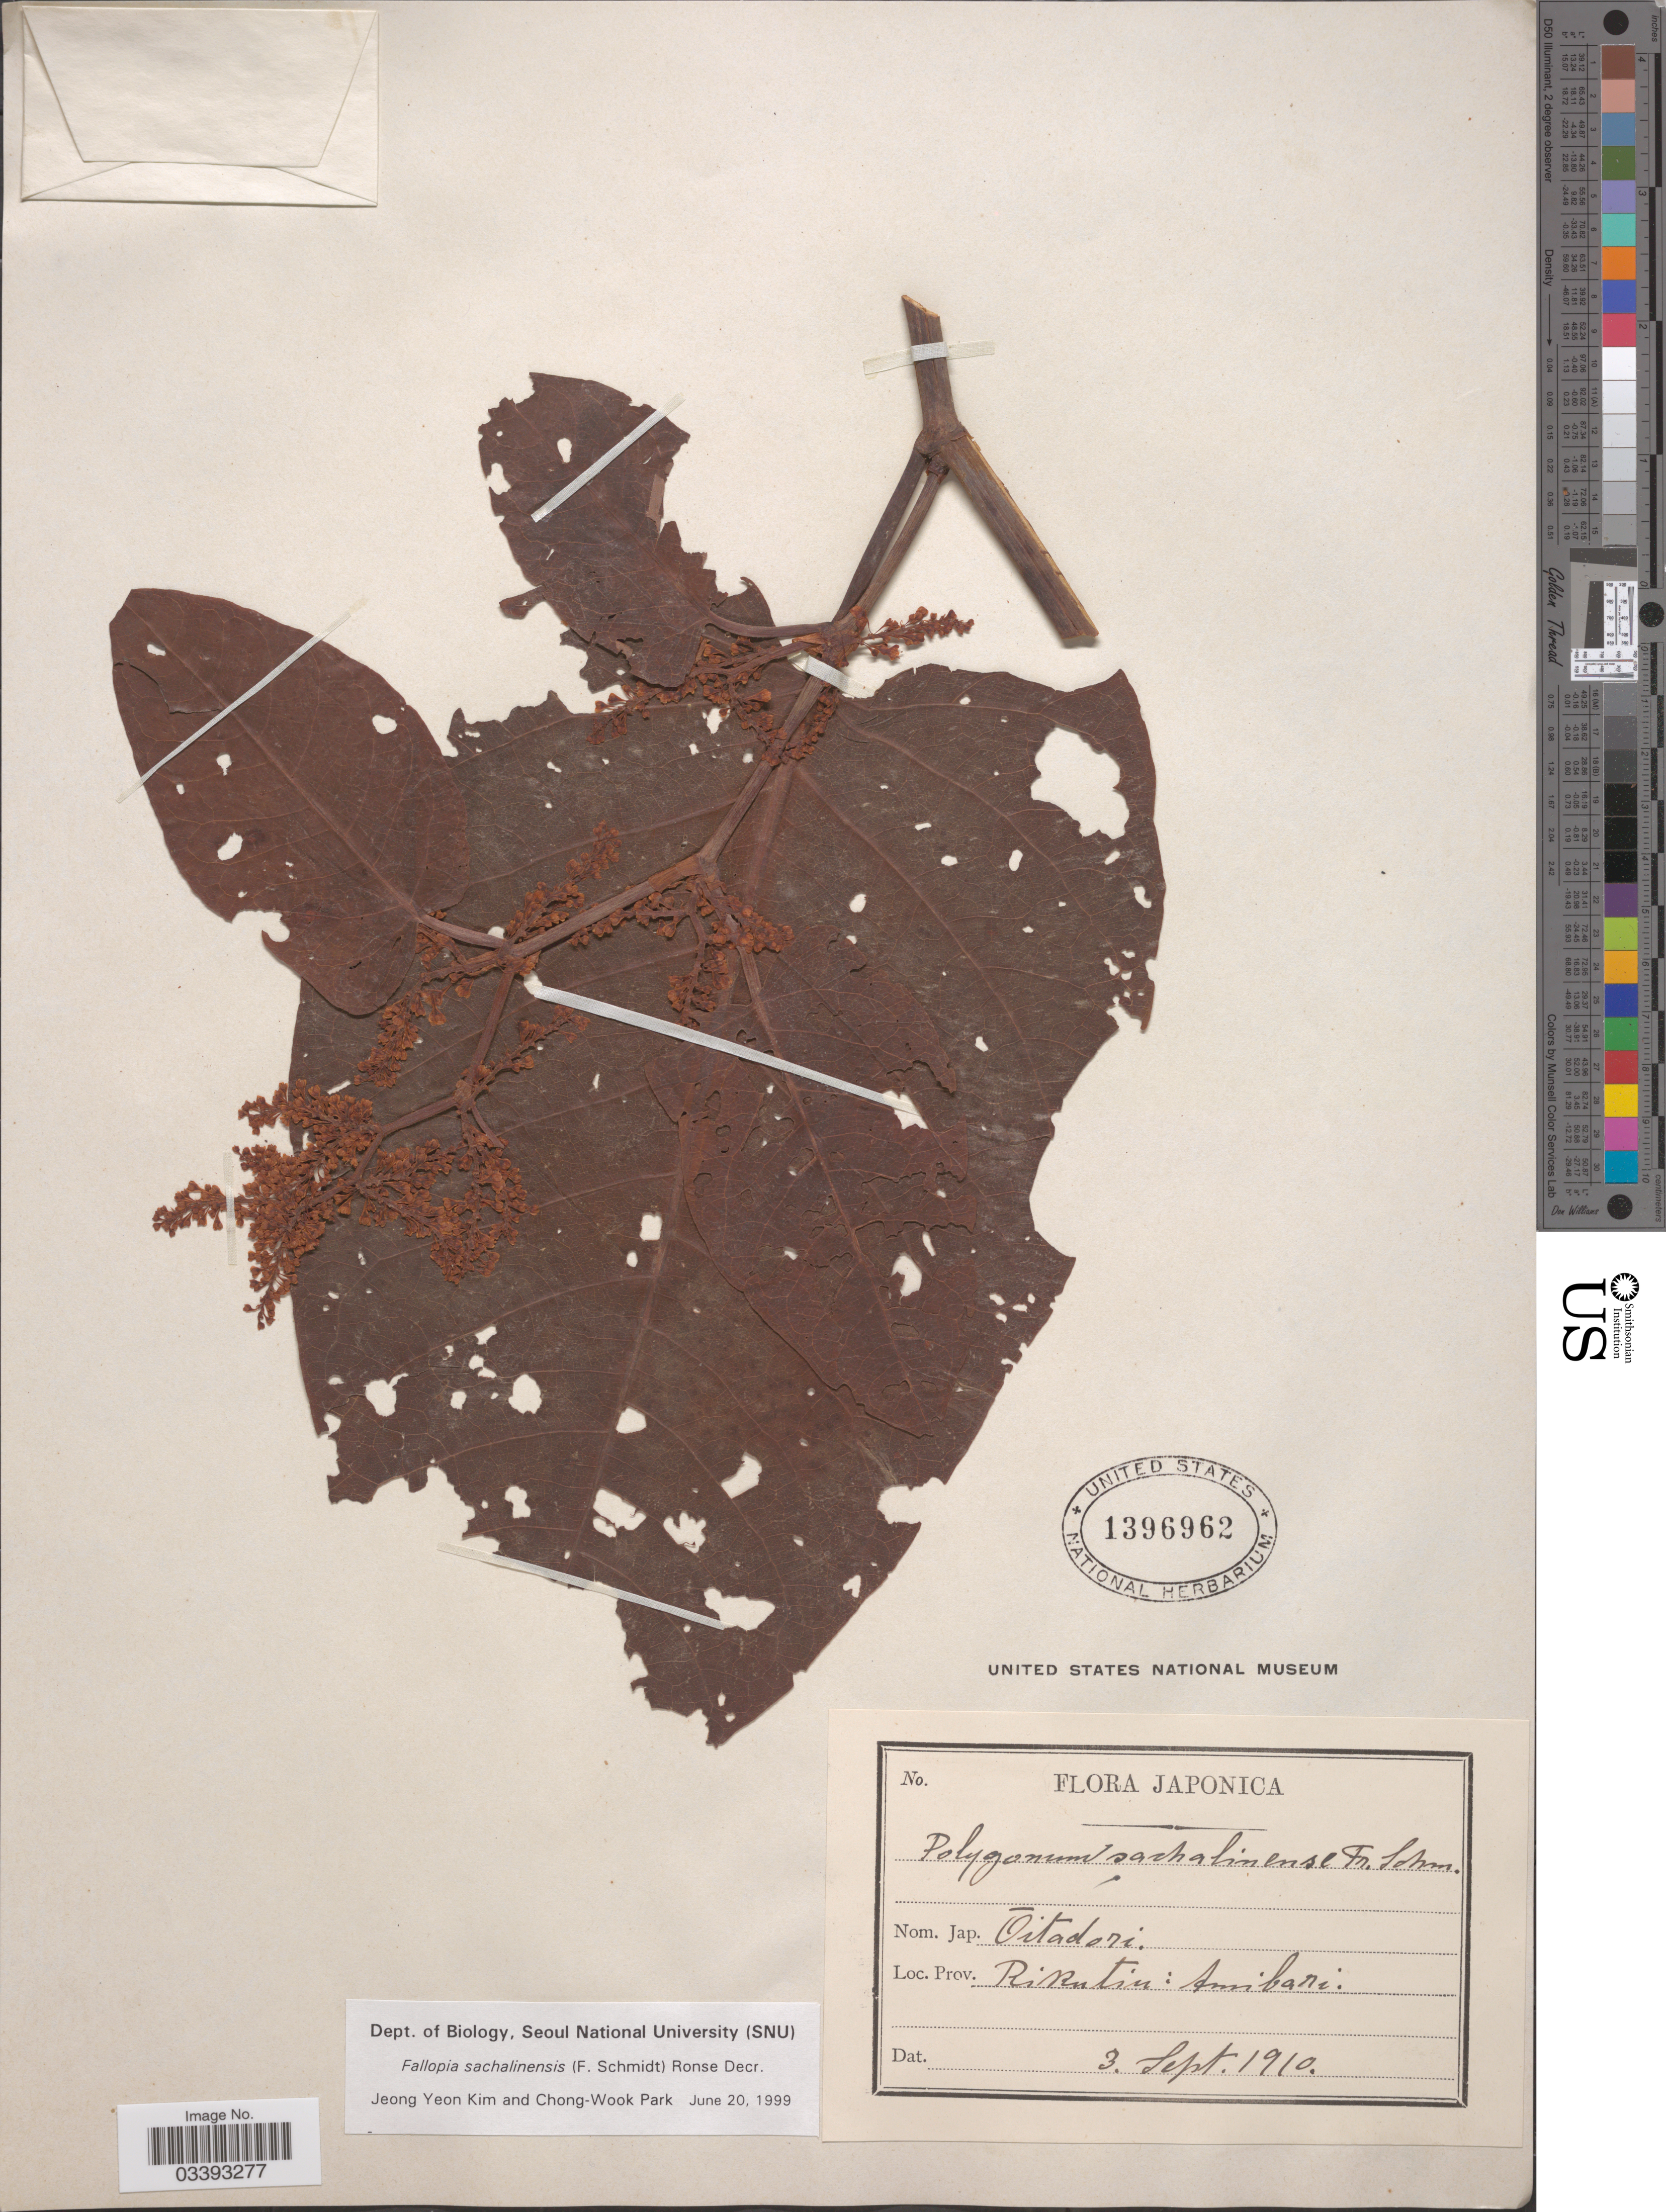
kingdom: Plantae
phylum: Tracheophyta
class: Magnoliopsida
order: Caryophyllales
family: Polygonaceae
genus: Fallopia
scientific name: Fallopia sachalinensis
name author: (F. Schmidt) Ronse Decr.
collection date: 1910-09-03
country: Japan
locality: Prov. Rikutiu: Amibari.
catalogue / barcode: US 1396962